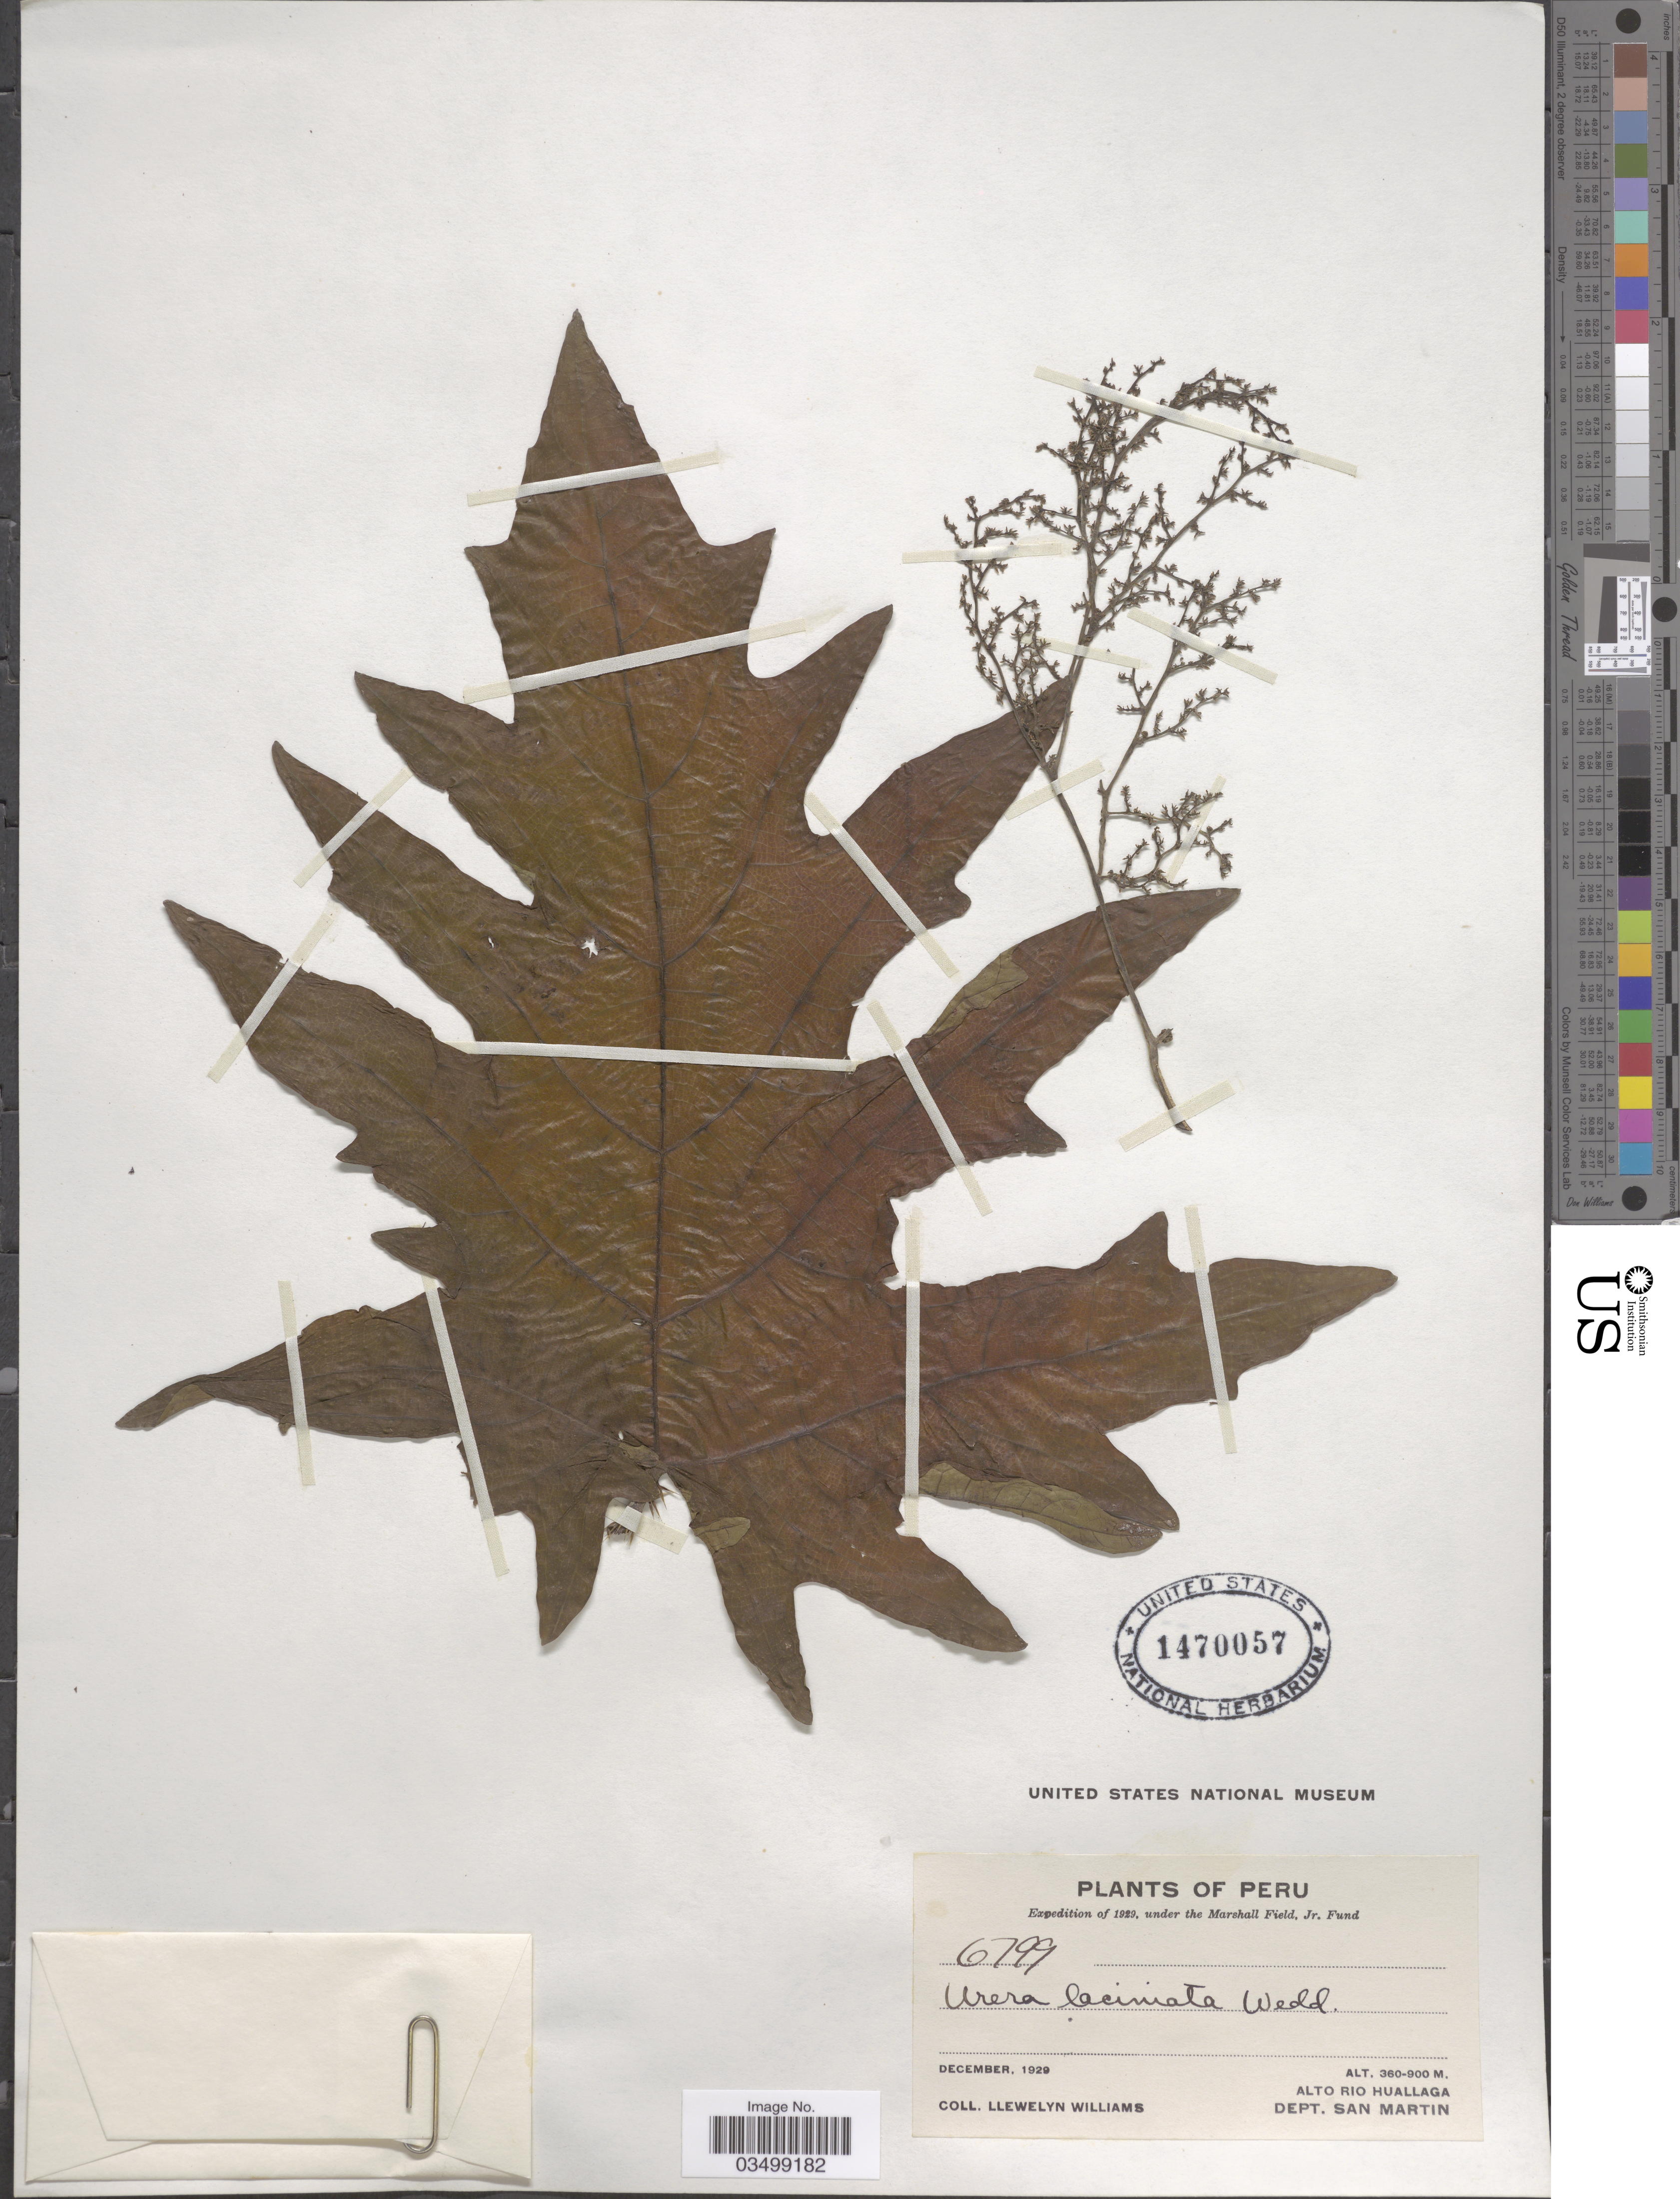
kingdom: Plantae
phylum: Tracheophyta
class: Magnoliopsida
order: Rosales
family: Urticaceae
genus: Urera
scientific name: Urera laciniata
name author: (Gaudich.) Wedd.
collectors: Ll. Williams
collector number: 6799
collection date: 1929-12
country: Peru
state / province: San Martín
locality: Alto Rio Huallaga. Dept. San Martin.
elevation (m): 360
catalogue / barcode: US 1470057